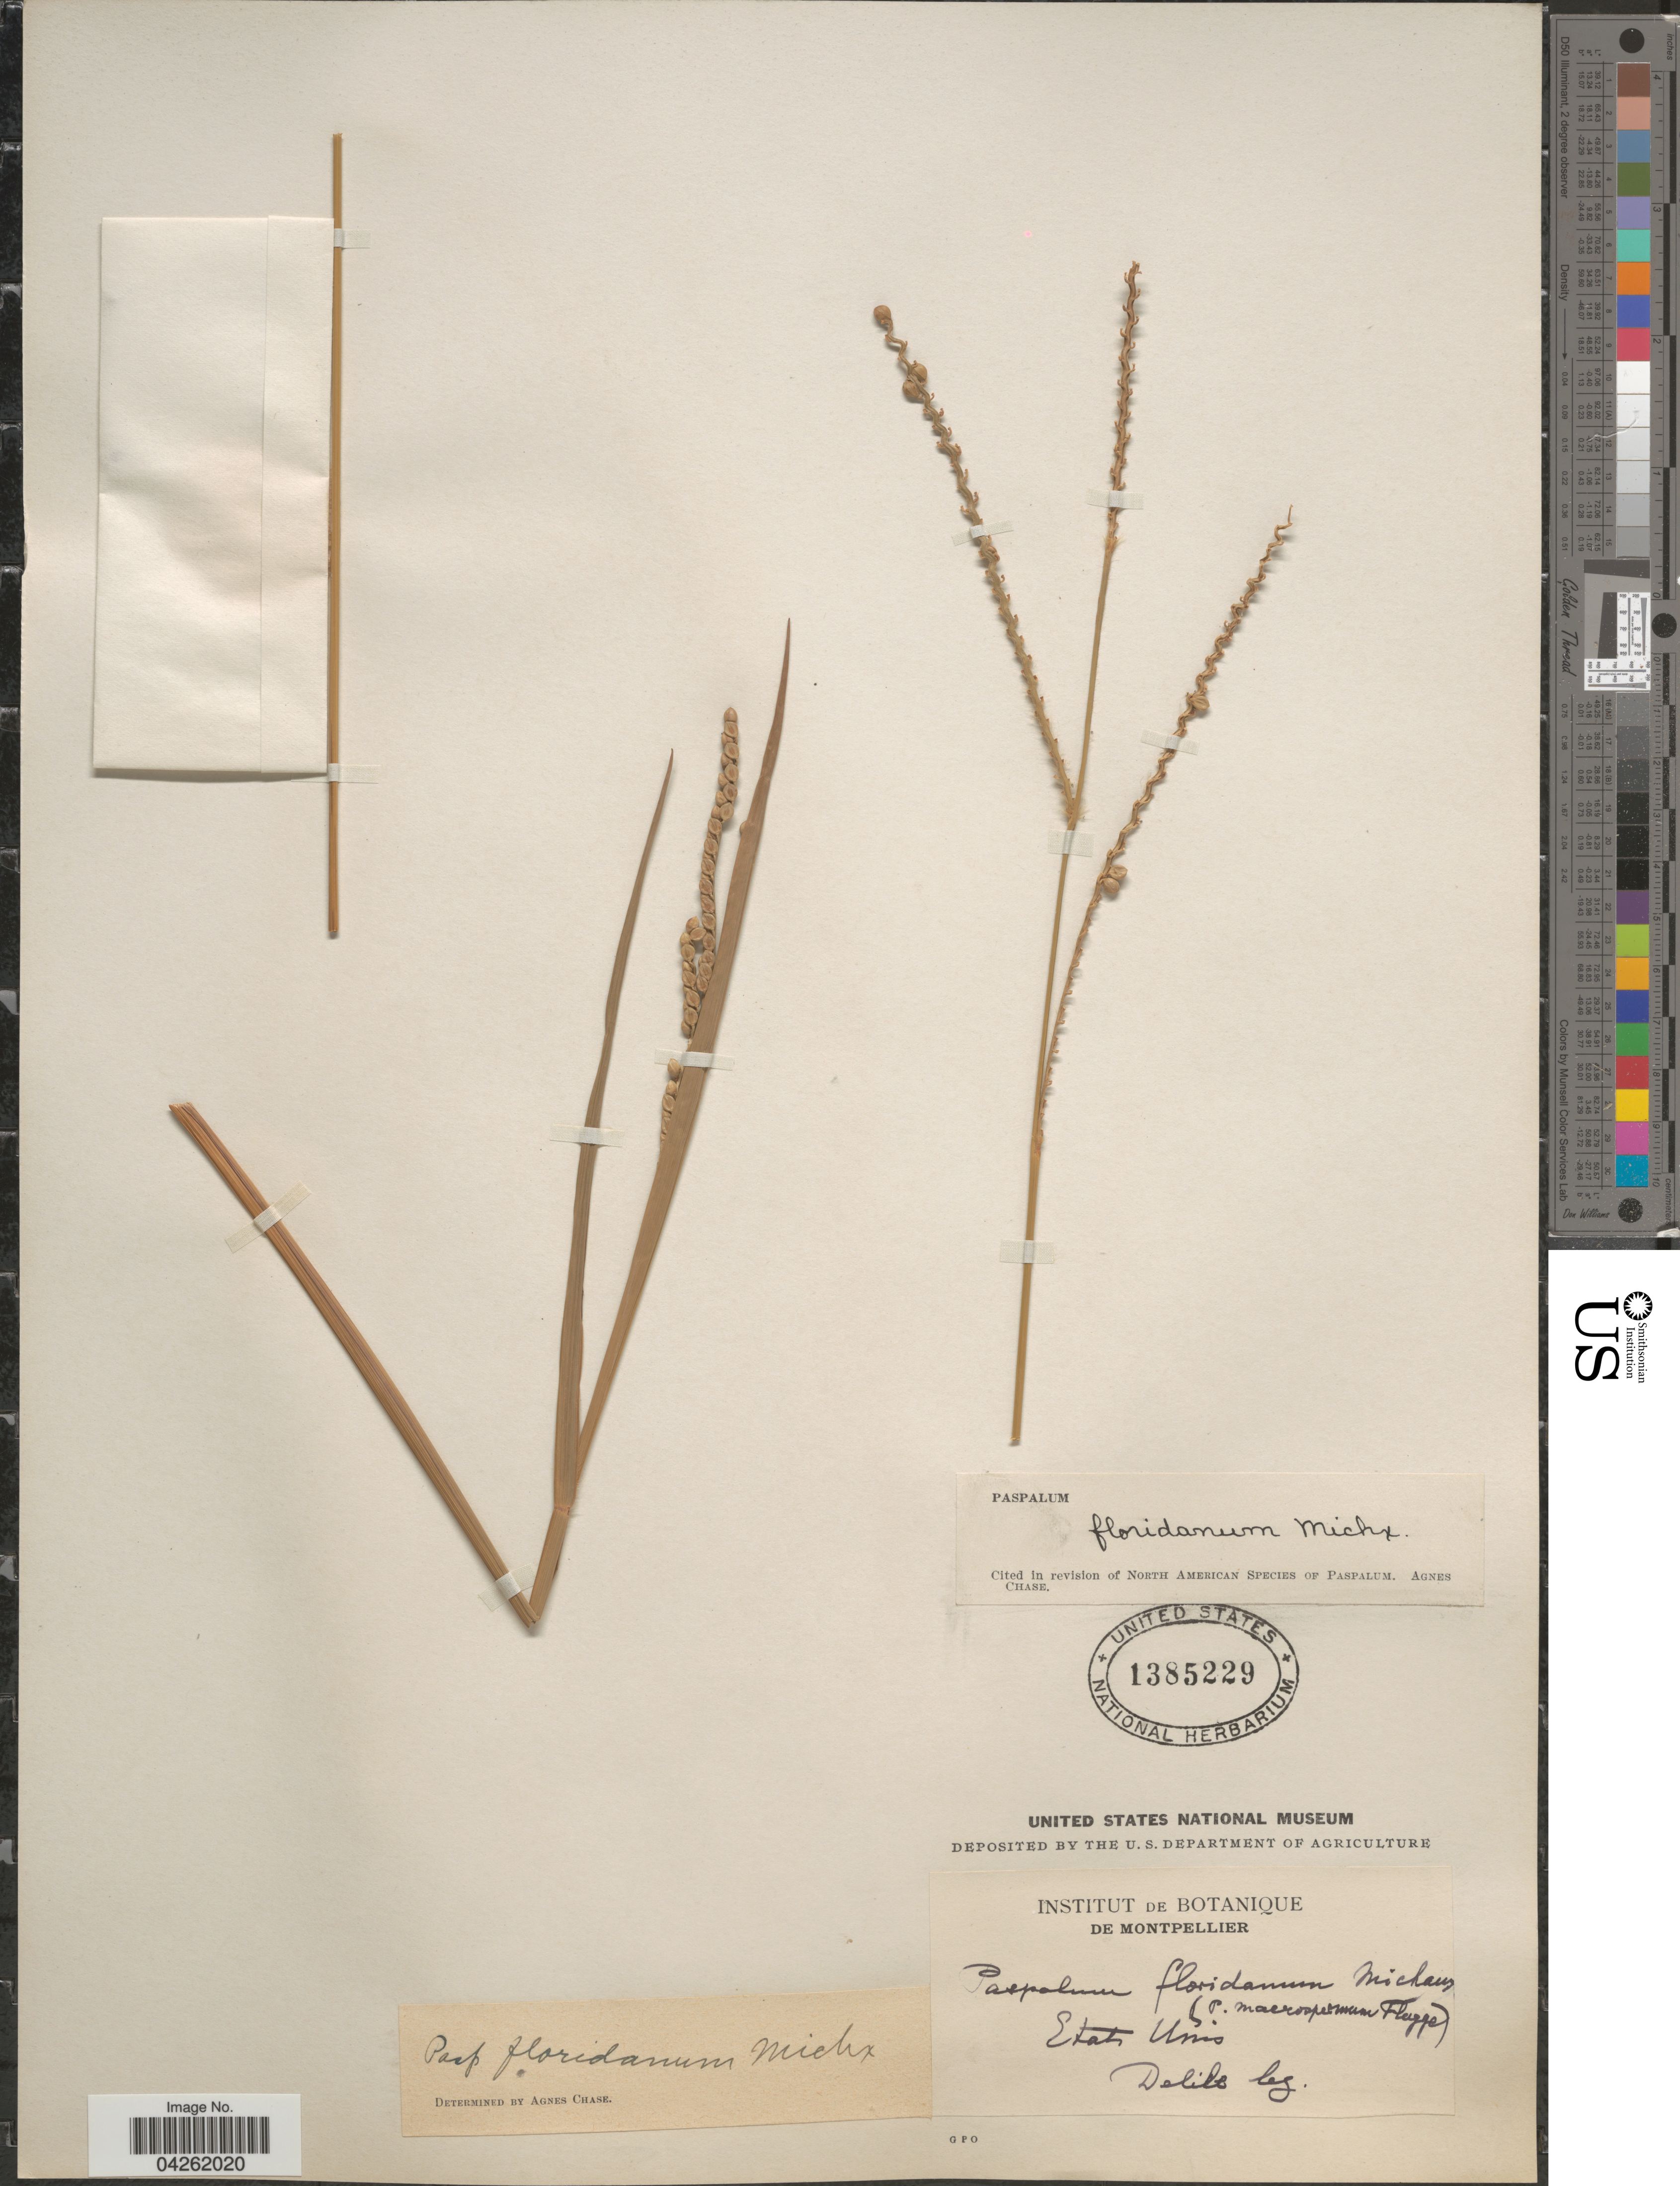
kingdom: Plantae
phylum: Tracheophyta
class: Liliopsida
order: Poales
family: Poaceae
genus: Paspalum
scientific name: Paspalum floridanum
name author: Michx.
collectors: Delile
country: United States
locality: Etats Unis.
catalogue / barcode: US 1385229